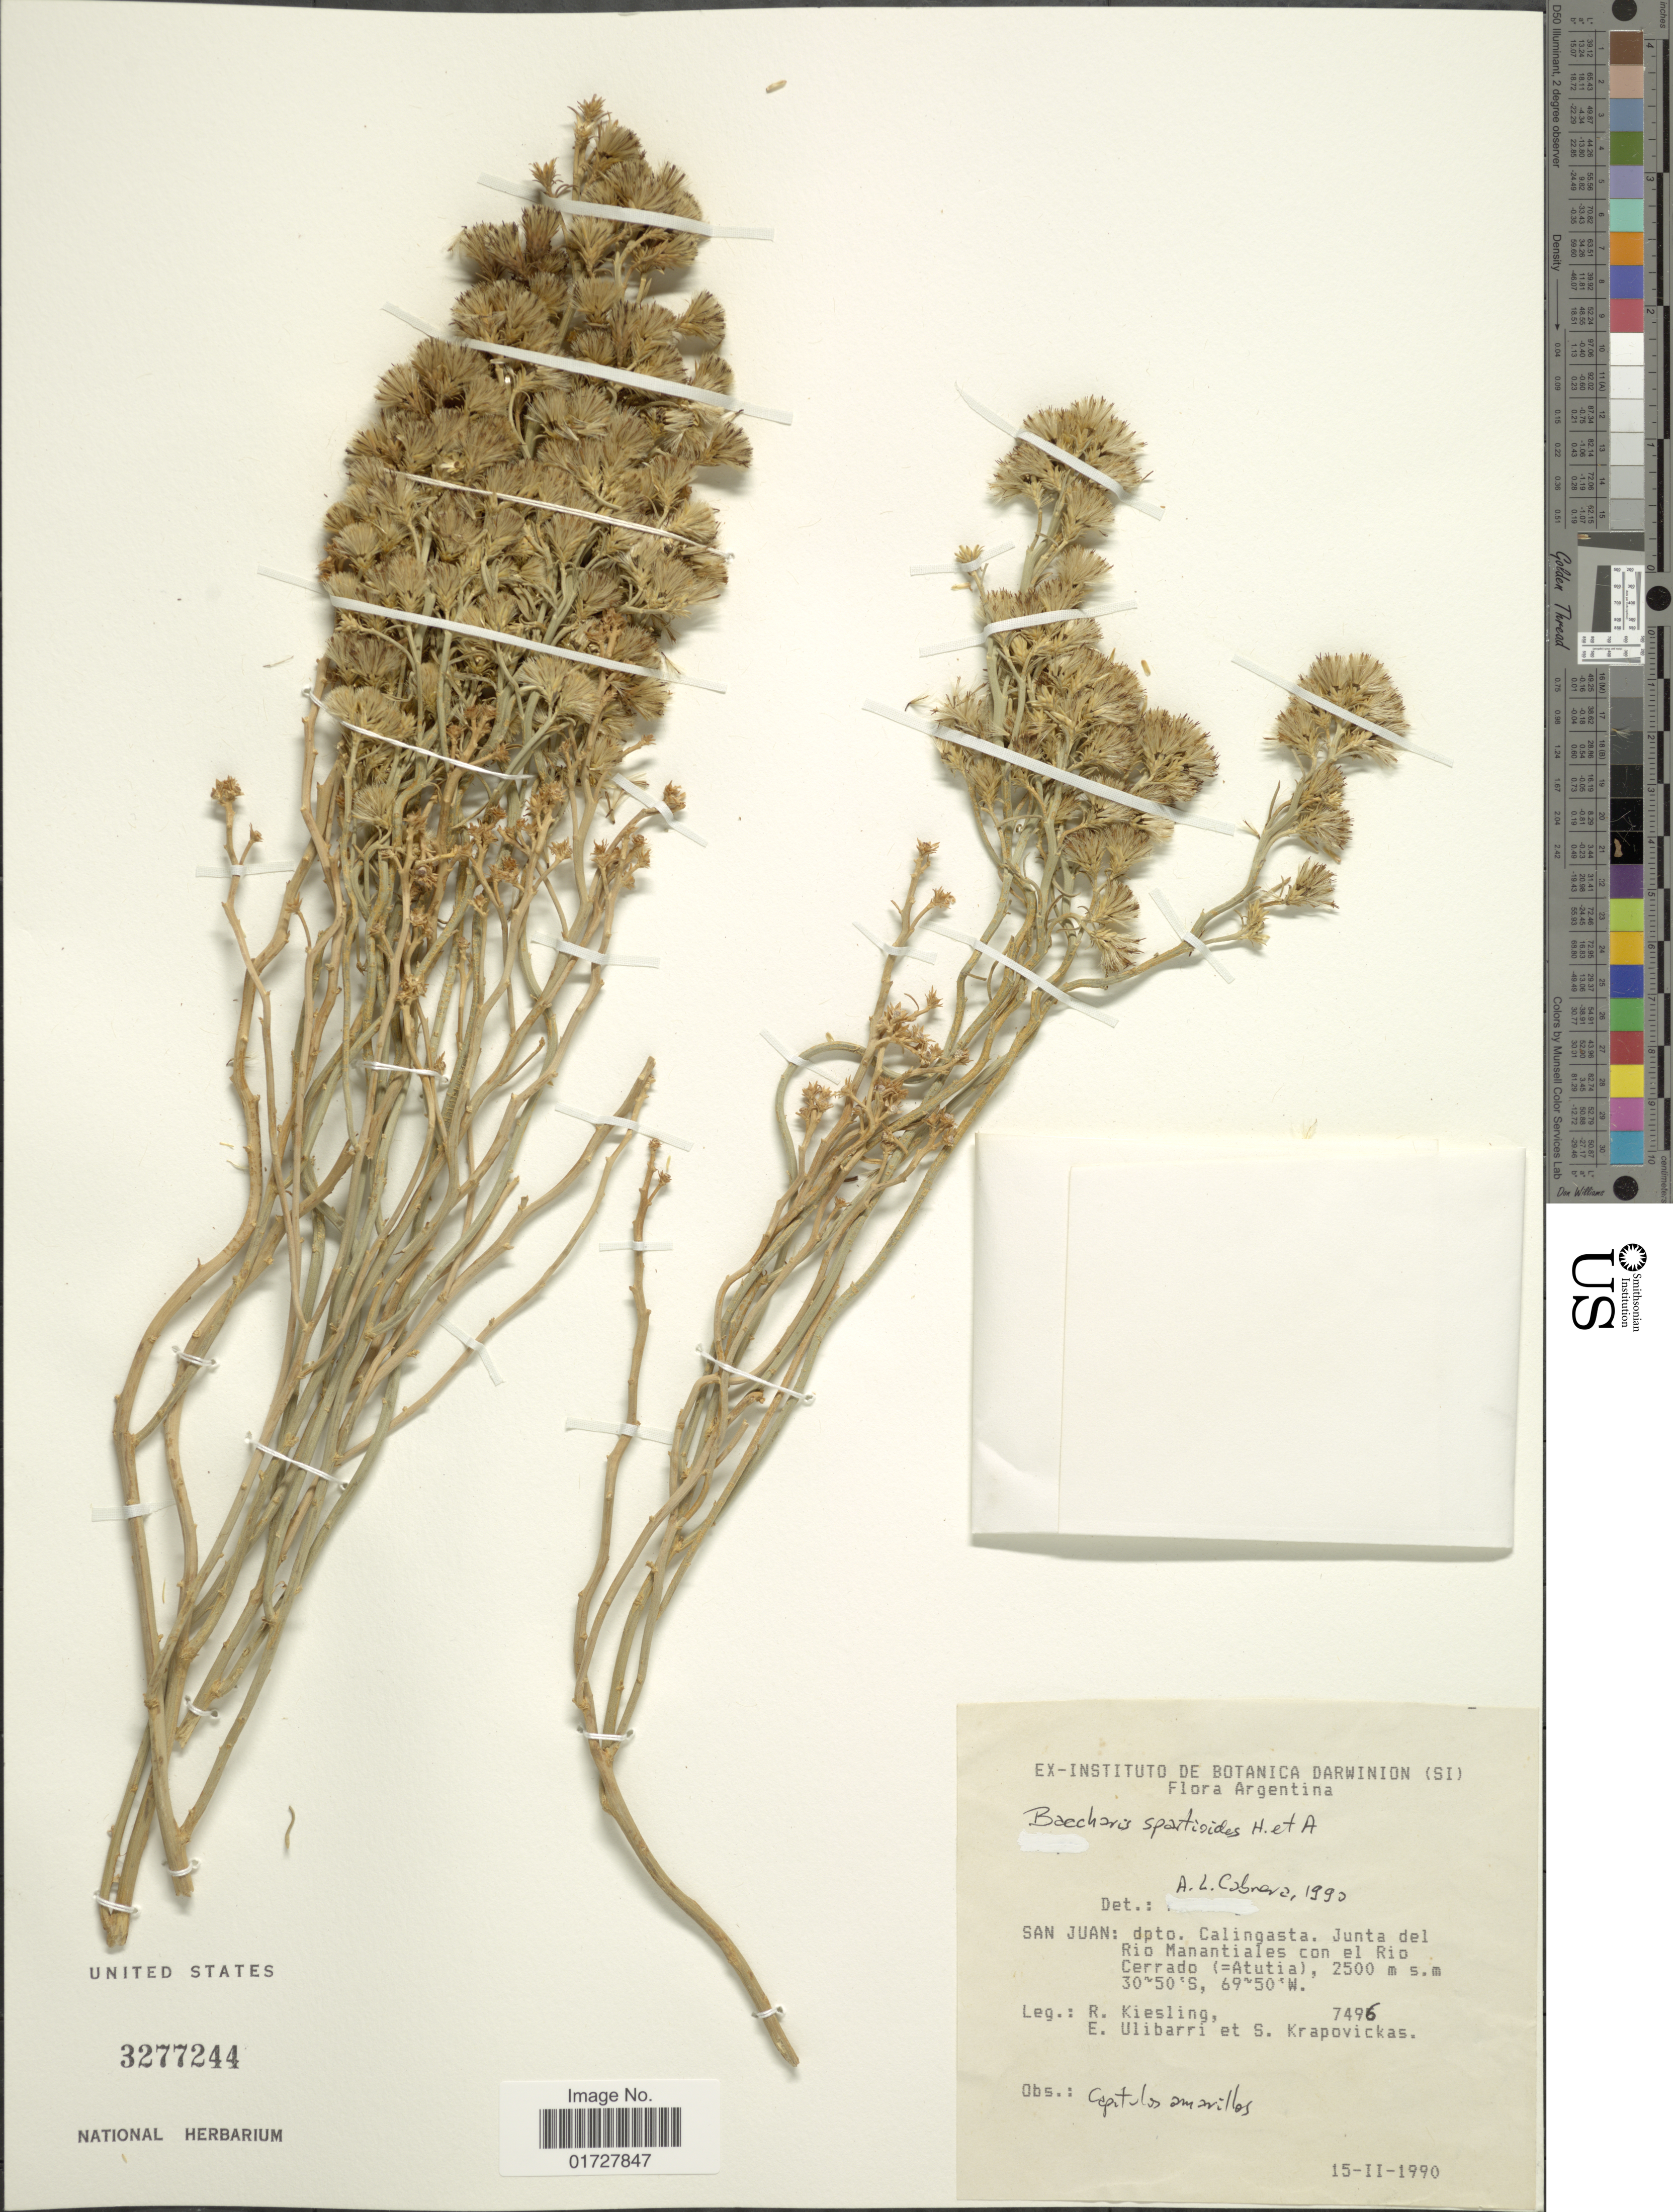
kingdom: Plantae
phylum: Tracheophyta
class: Magnoliopsida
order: Asterales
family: Asteraceae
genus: Baccharis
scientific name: Baccharis spartioides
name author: (Hook. & Arn. ex DC.) J. Rémy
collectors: R. Kiesling, E. Ulibarri & A. Krapovickas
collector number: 7496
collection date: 1990-02-15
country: Argentina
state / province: San Juan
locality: Dpto. Calingasta, Junta del Rio Manantiales con el Rio Cerrado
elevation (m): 2500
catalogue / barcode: US 3277244